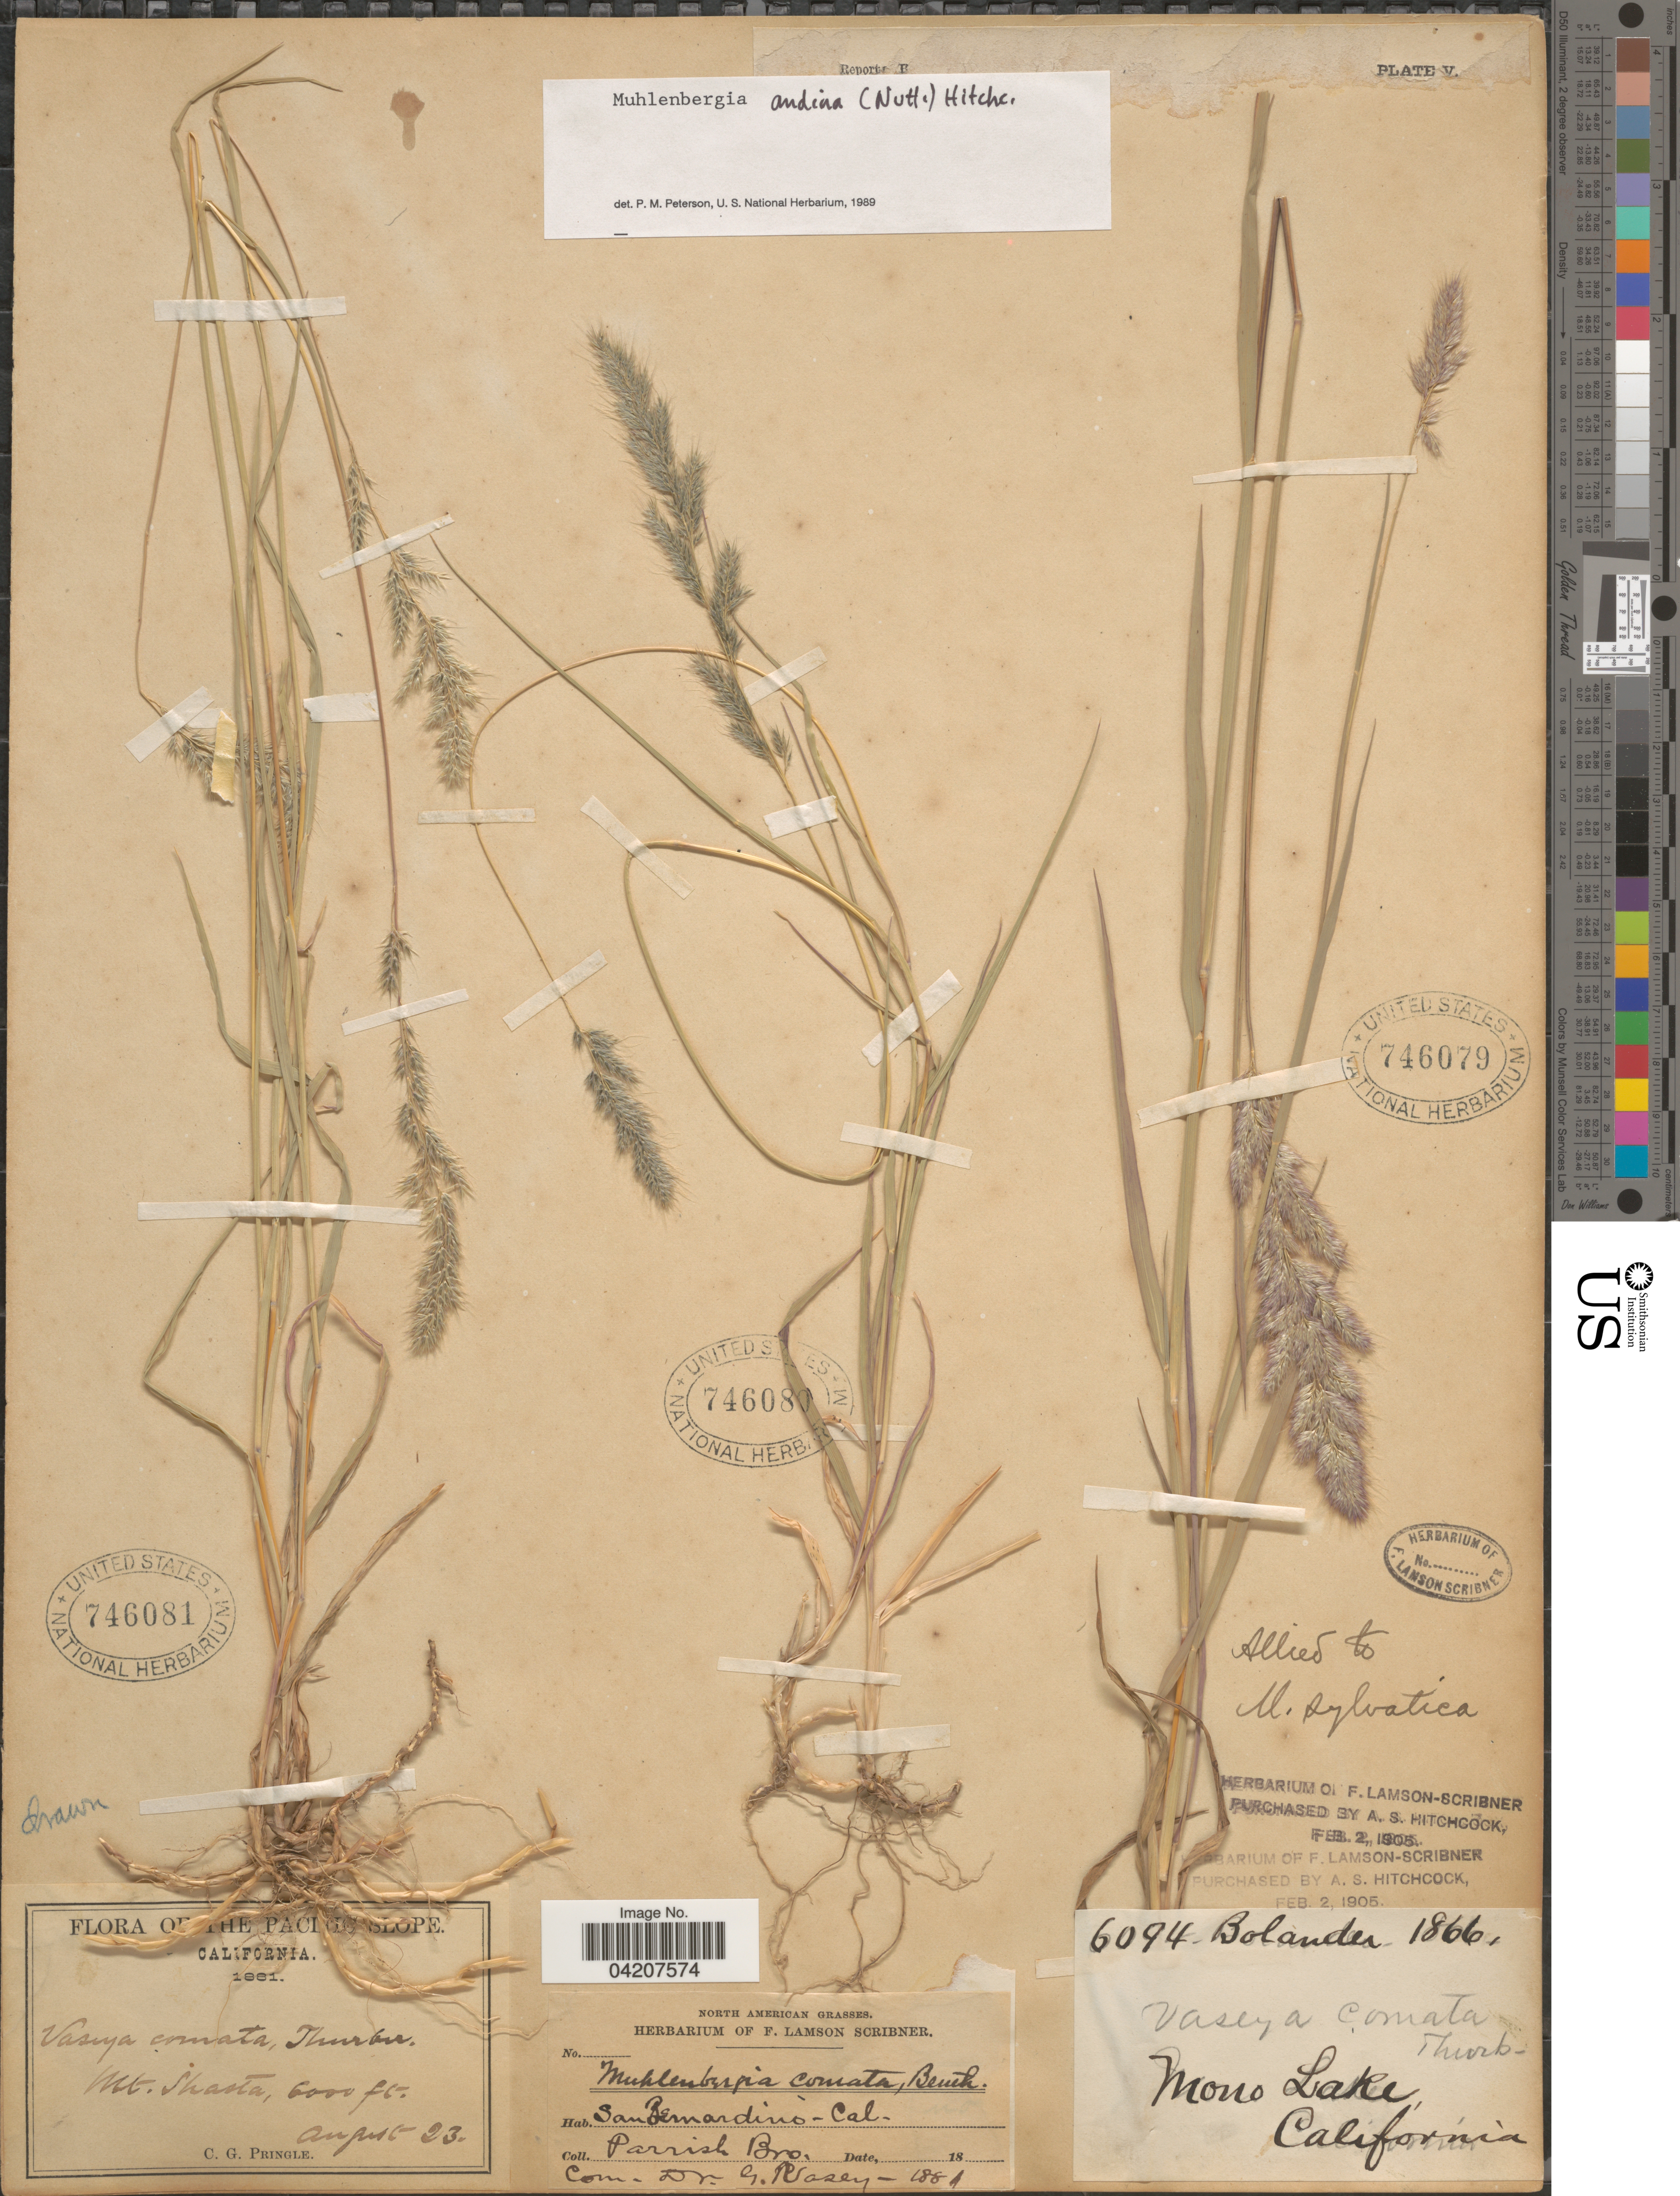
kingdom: Plantae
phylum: Tracheophyta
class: Liliopsida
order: Poales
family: Poaceae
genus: Muhlenbergia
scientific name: Muhlenbergia andina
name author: (Nutt.) Hitchc.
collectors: Parrish, --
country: United States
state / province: California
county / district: San Bernardino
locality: San Bernardino.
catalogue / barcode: US 746080-2